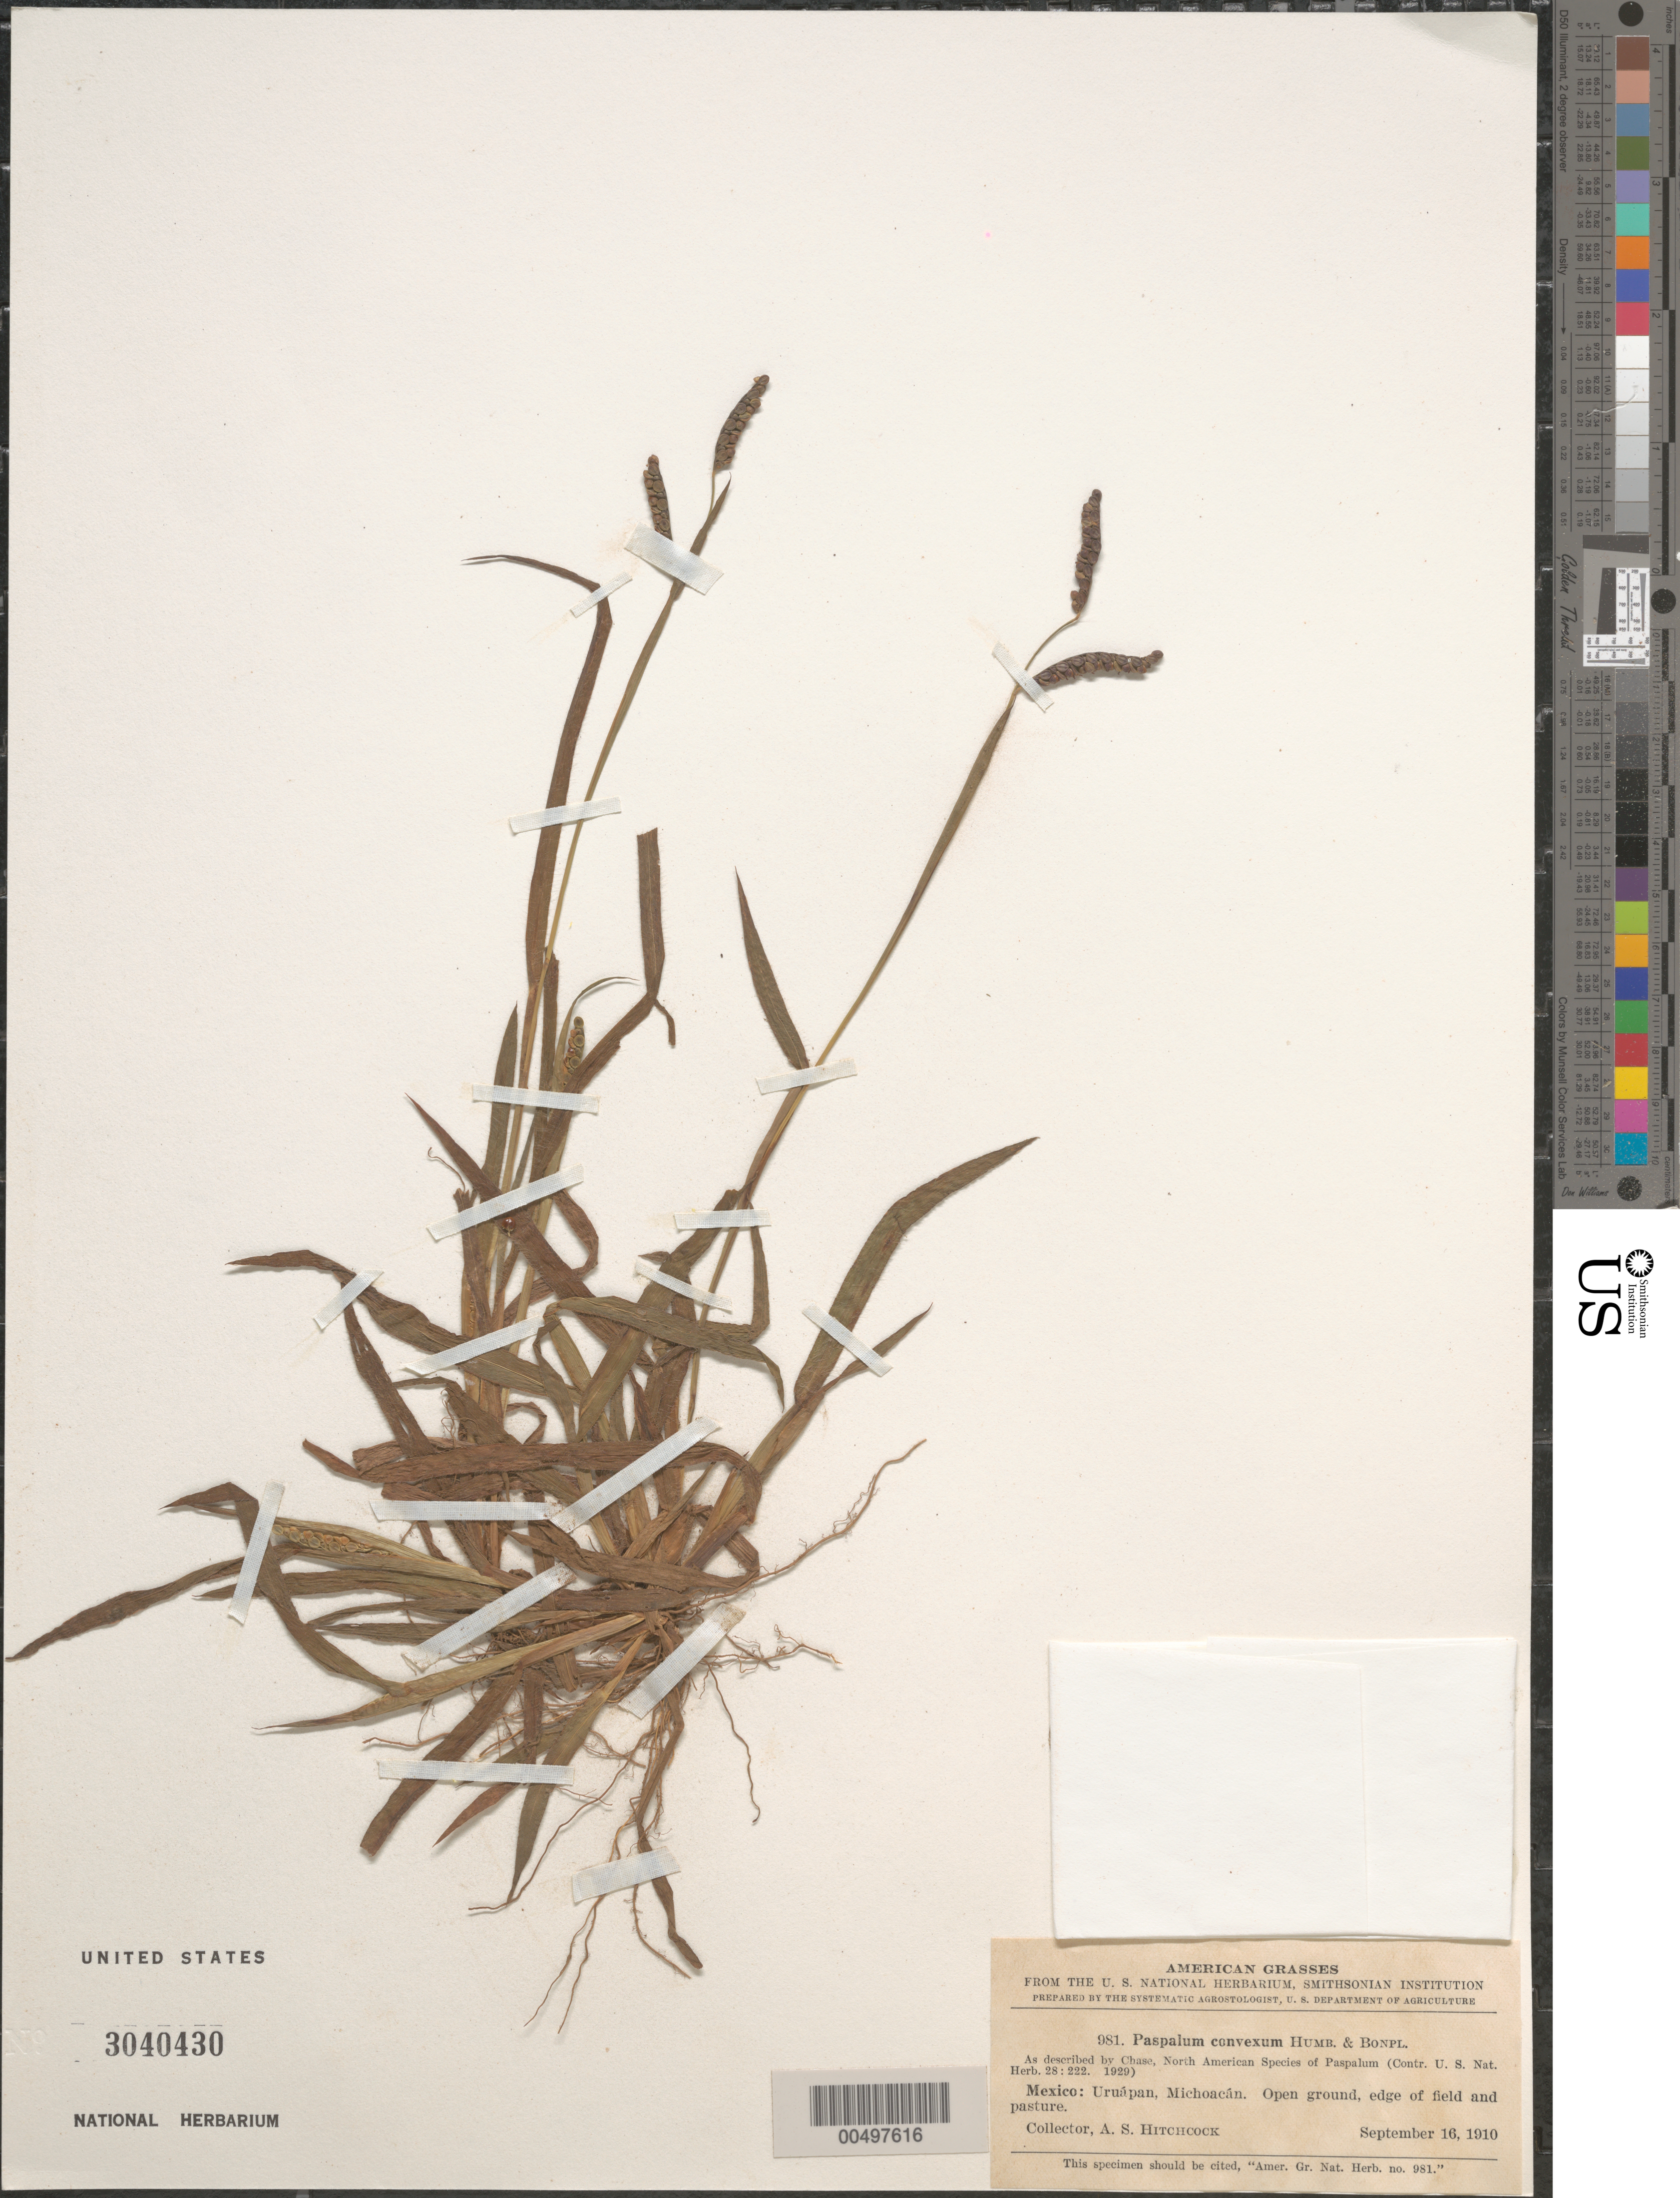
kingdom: Plantae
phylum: Tracheophyta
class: Liliopsida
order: Poales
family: Poaceae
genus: Paspalum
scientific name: Paspalum convexum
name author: Humb. & Bonpl. ex Flüggé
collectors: A. S. Hitchcock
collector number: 981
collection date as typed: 16 Sep 1910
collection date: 1910-09-16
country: Mexico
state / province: Michoacán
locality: Uruapán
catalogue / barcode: US 3040430